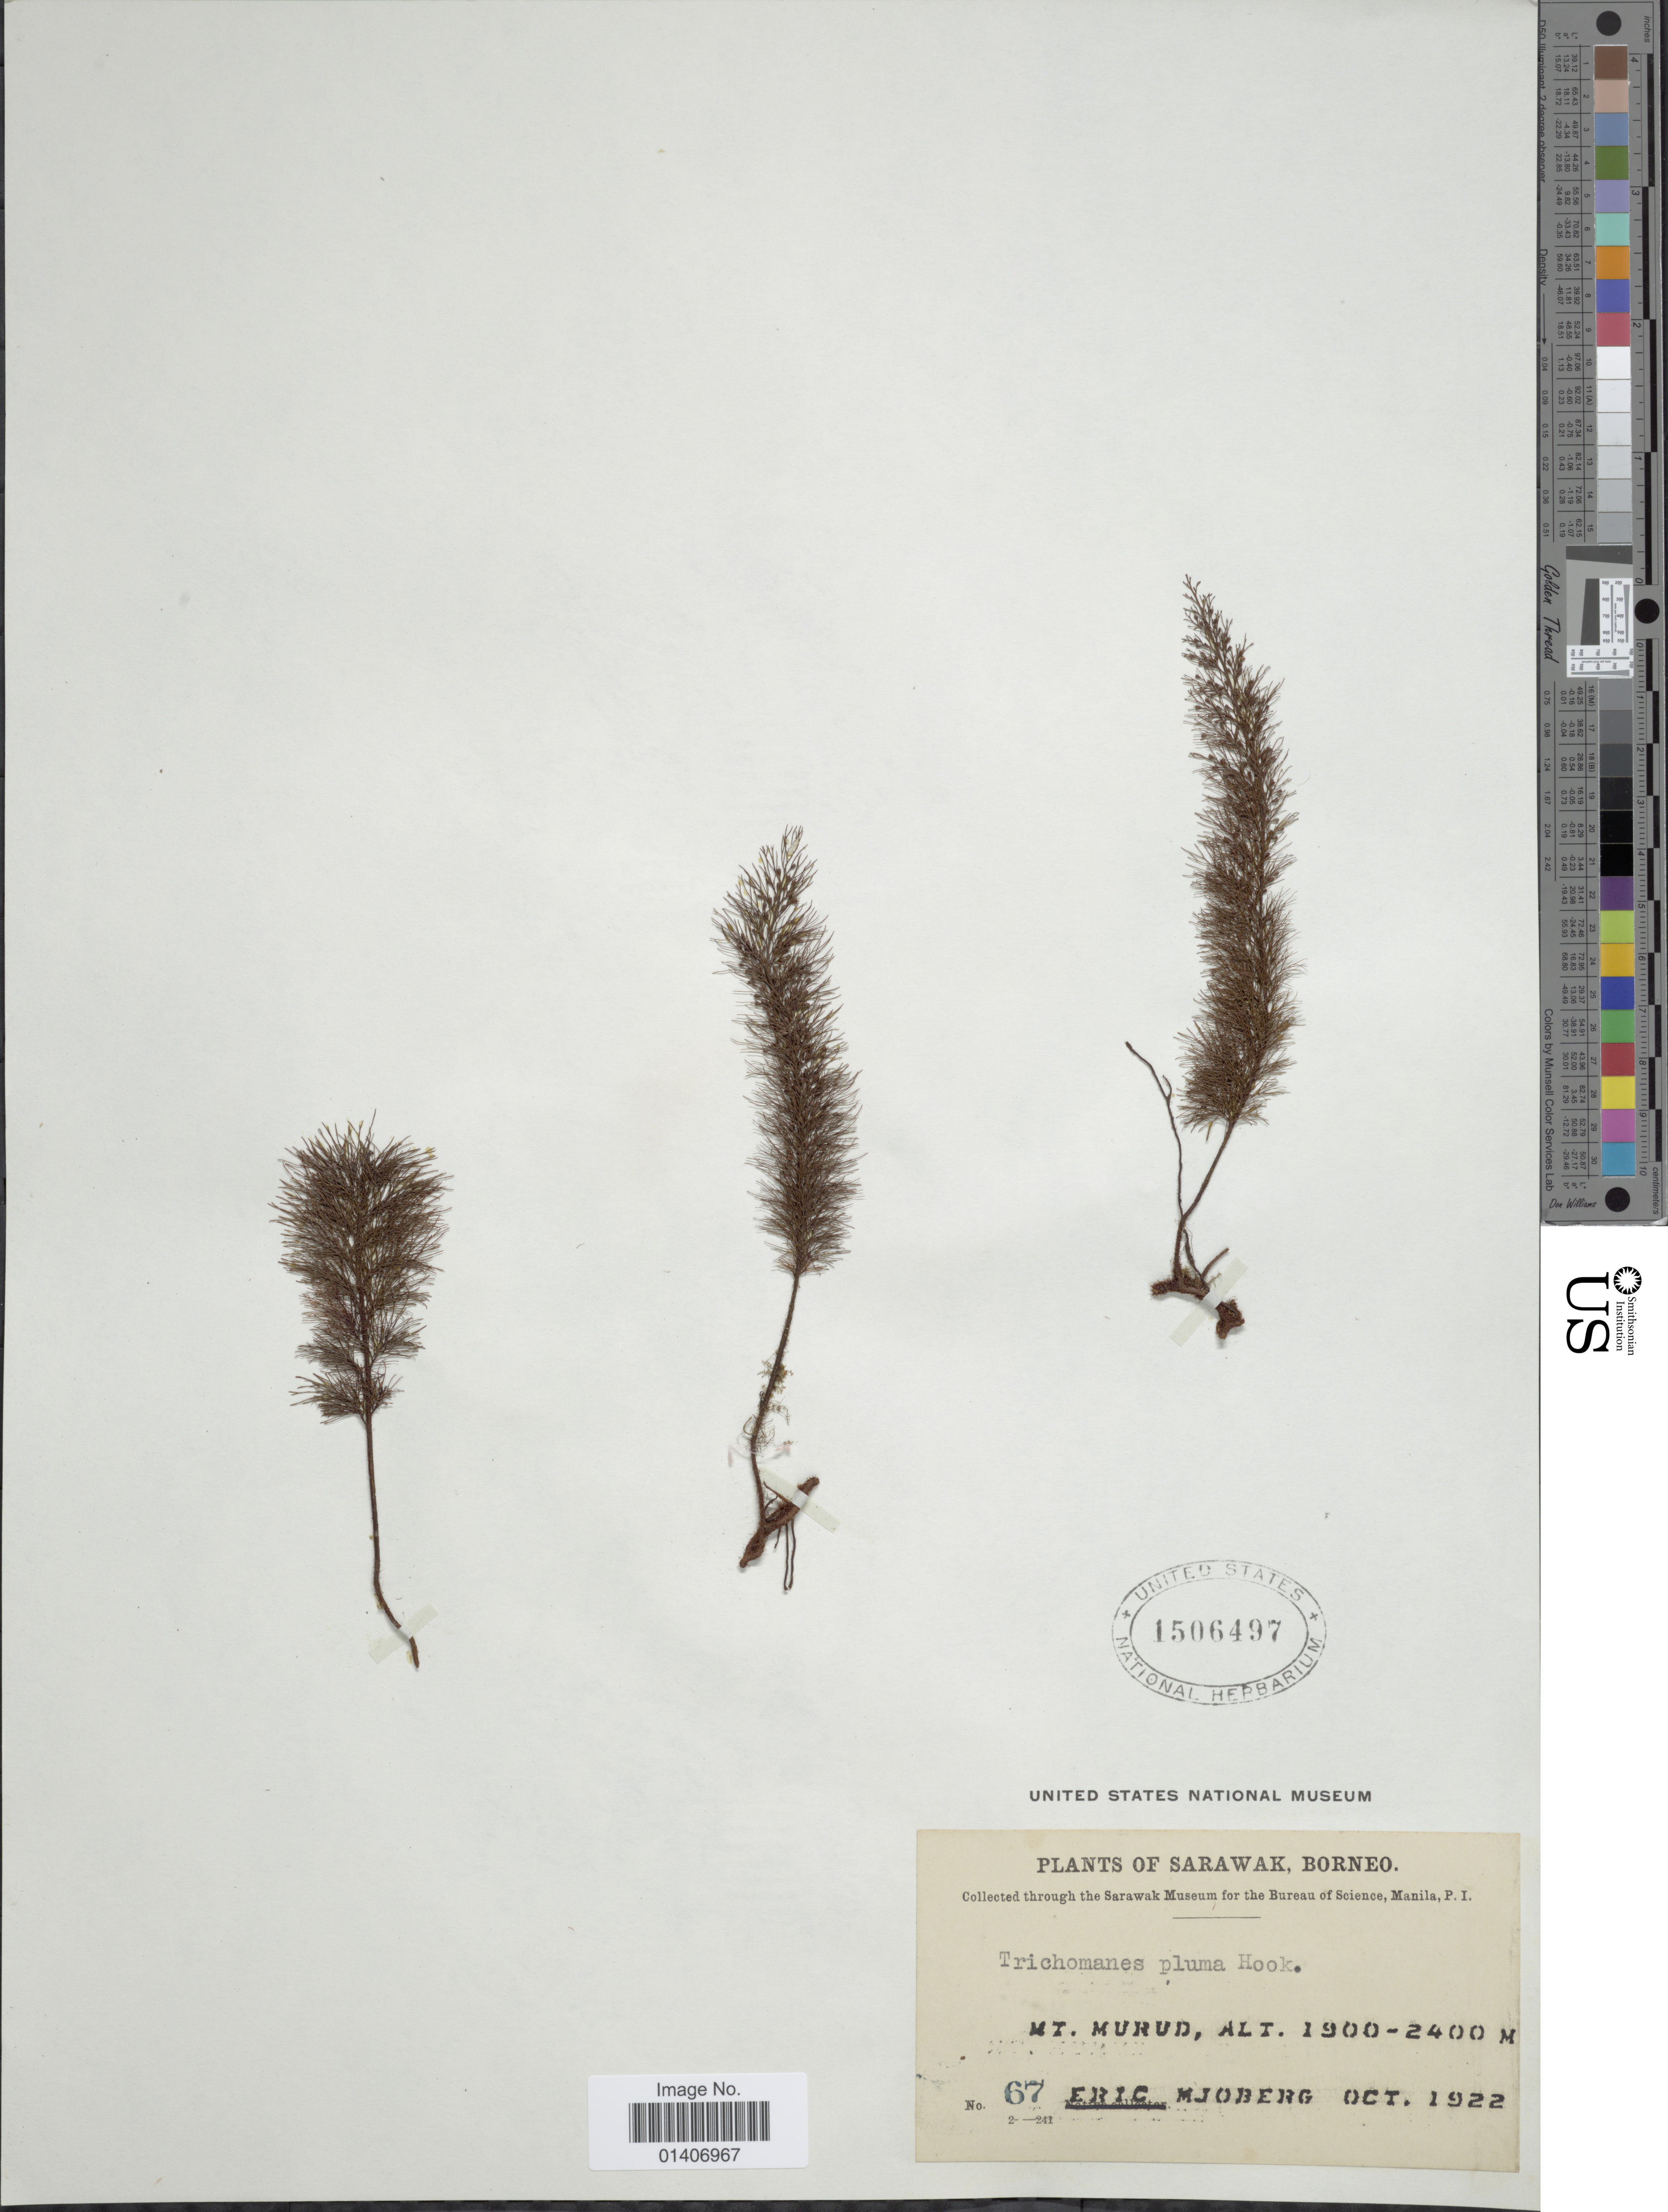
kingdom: Plantae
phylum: Tracheophyta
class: Polypodiopsida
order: Hymenophyllales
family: Hymenophyllaceae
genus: Abrodictyum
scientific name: Abrodictyum meifolium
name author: (Bory) Ebihara & K. Iwats.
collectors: E. Mjoberg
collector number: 67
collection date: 1922-10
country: Malaysia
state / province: Sarawak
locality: Sarawak, Borneo, Mt. Murud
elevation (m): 1900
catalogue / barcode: US 1506497